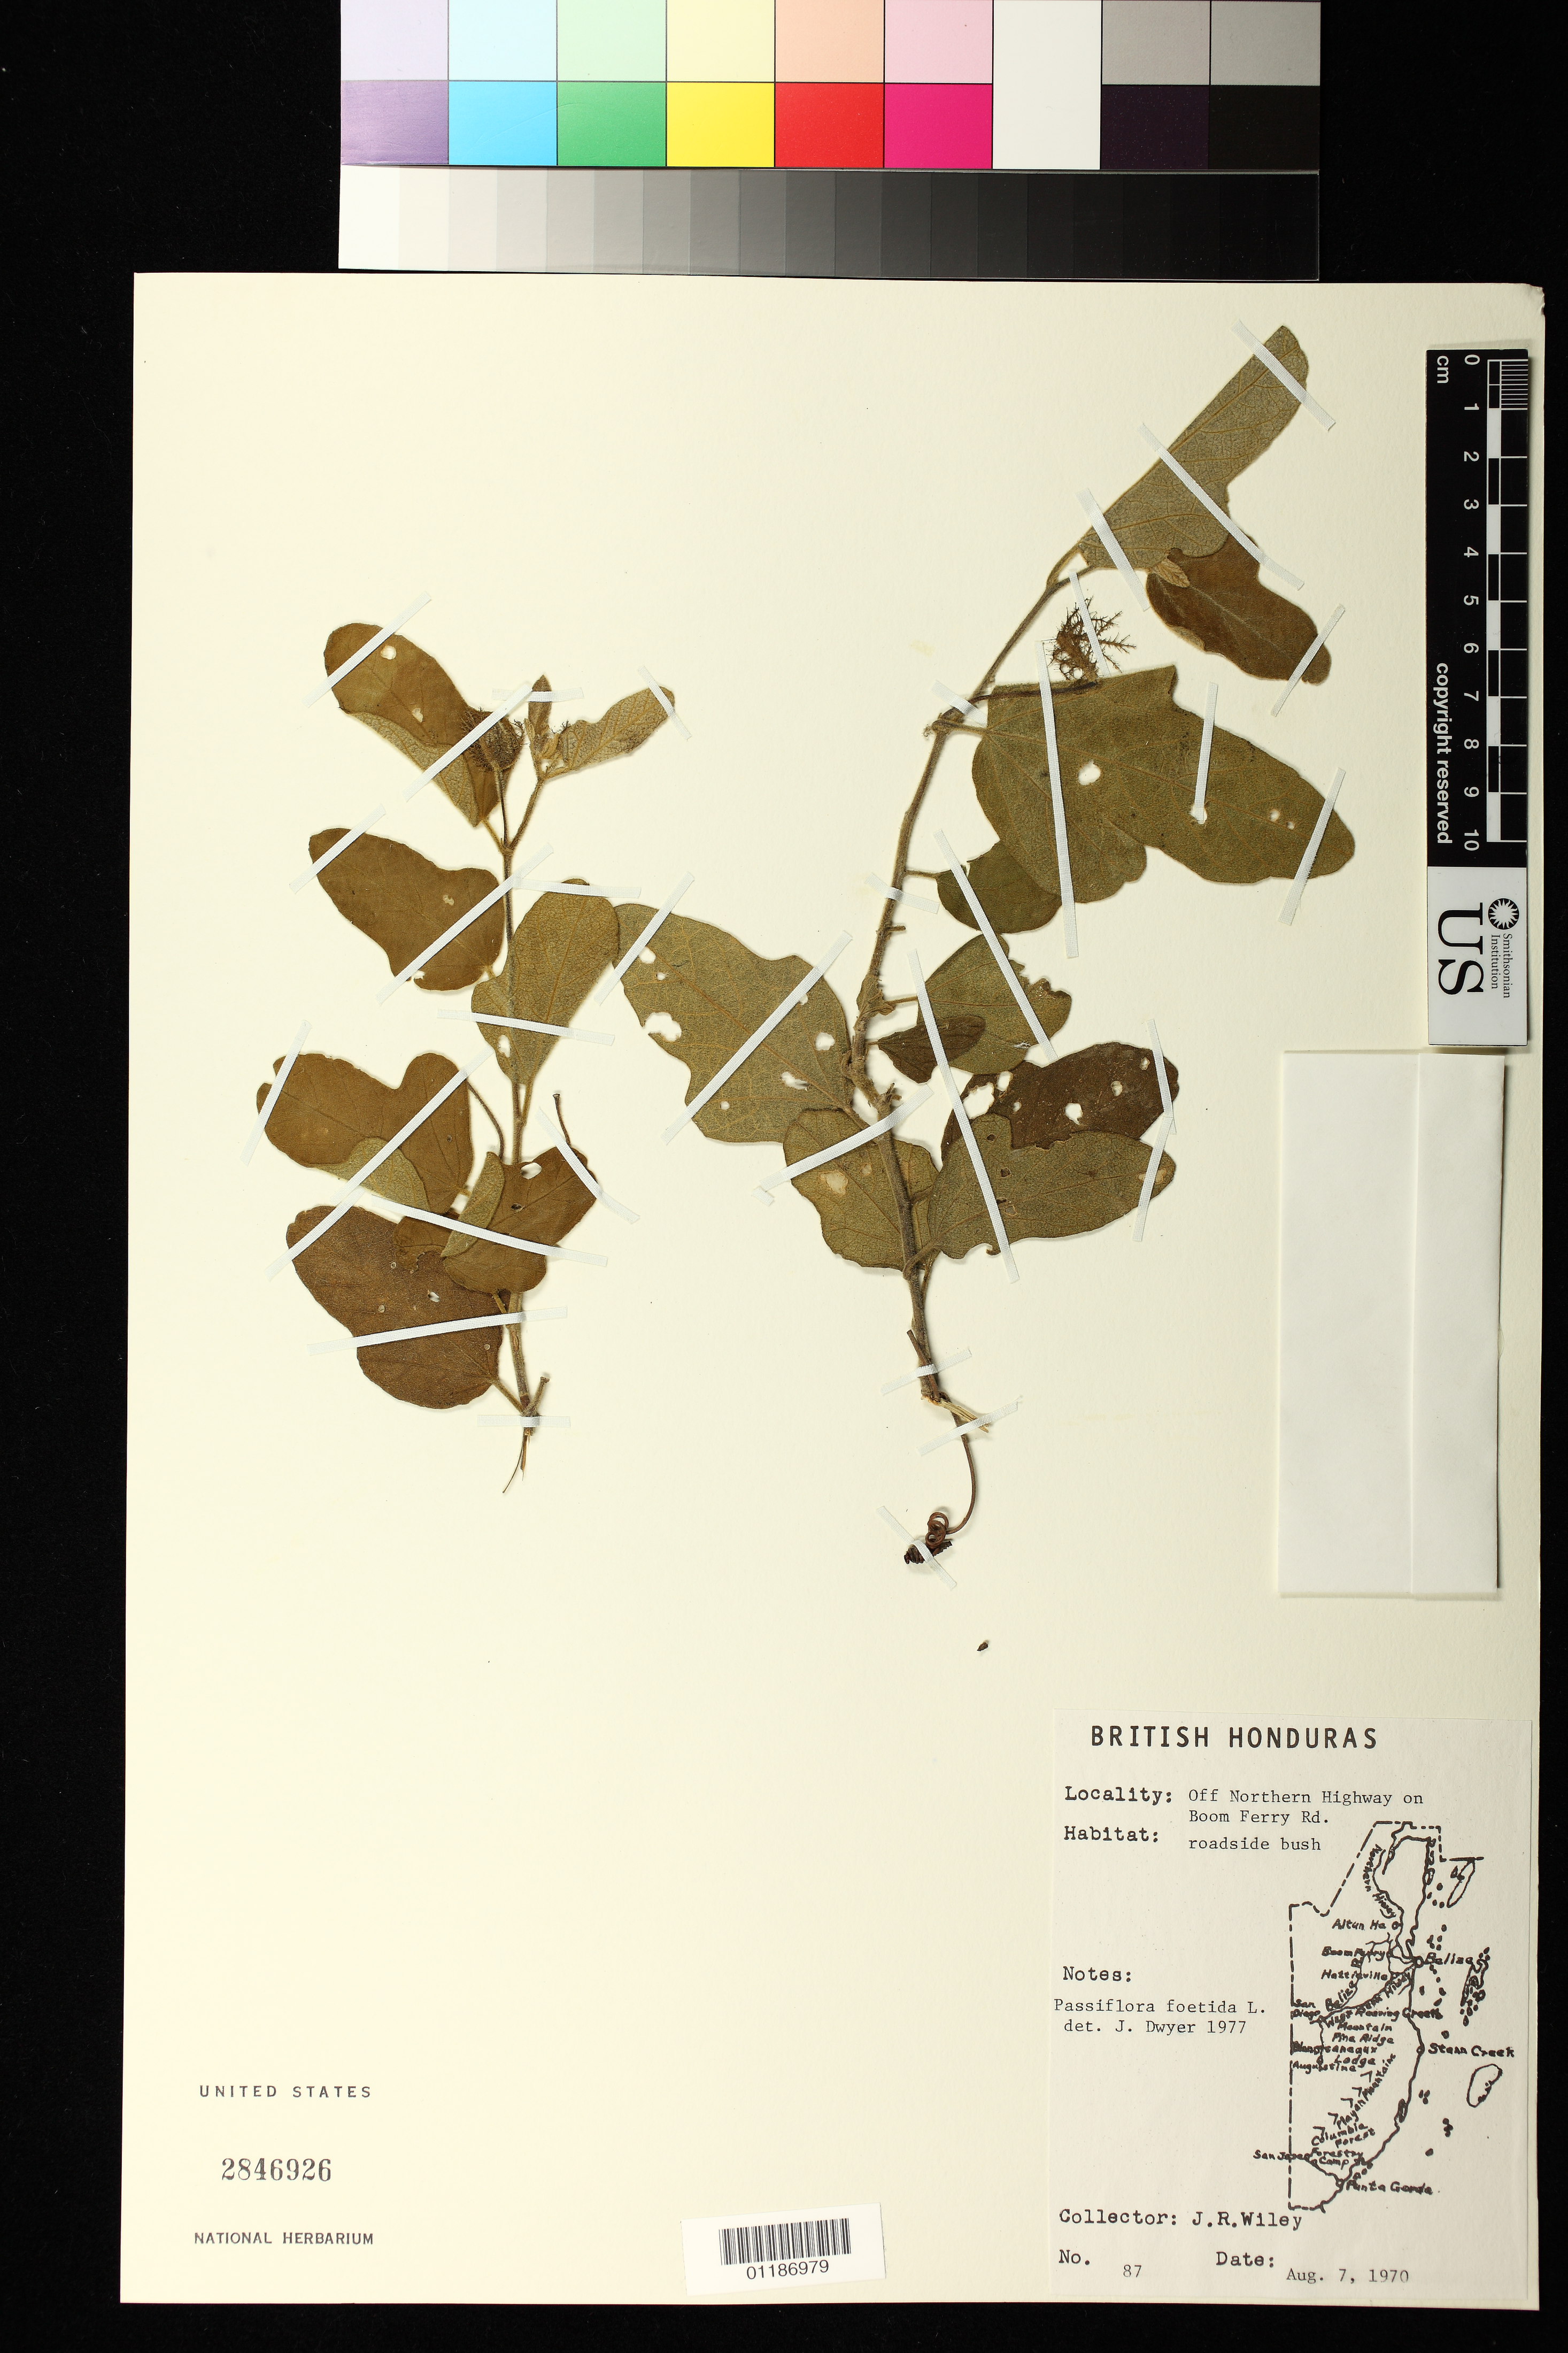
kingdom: Plantae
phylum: Tracheophyta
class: Magnoliopsida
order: Malpighiales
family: Passifloraceae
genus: Passiflora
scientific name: Passiflora urbaniana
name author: Killip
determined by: Svoboda, Harlan T., (NA), US Department of Agriculture (UNITED STATES)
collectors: J. R. Willey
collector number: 87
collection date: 1970-08-07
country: Belize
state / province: Belize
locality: Off Northern Highway on Boom Ferry Rd.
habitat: roadside bush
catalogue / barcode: US 2846926